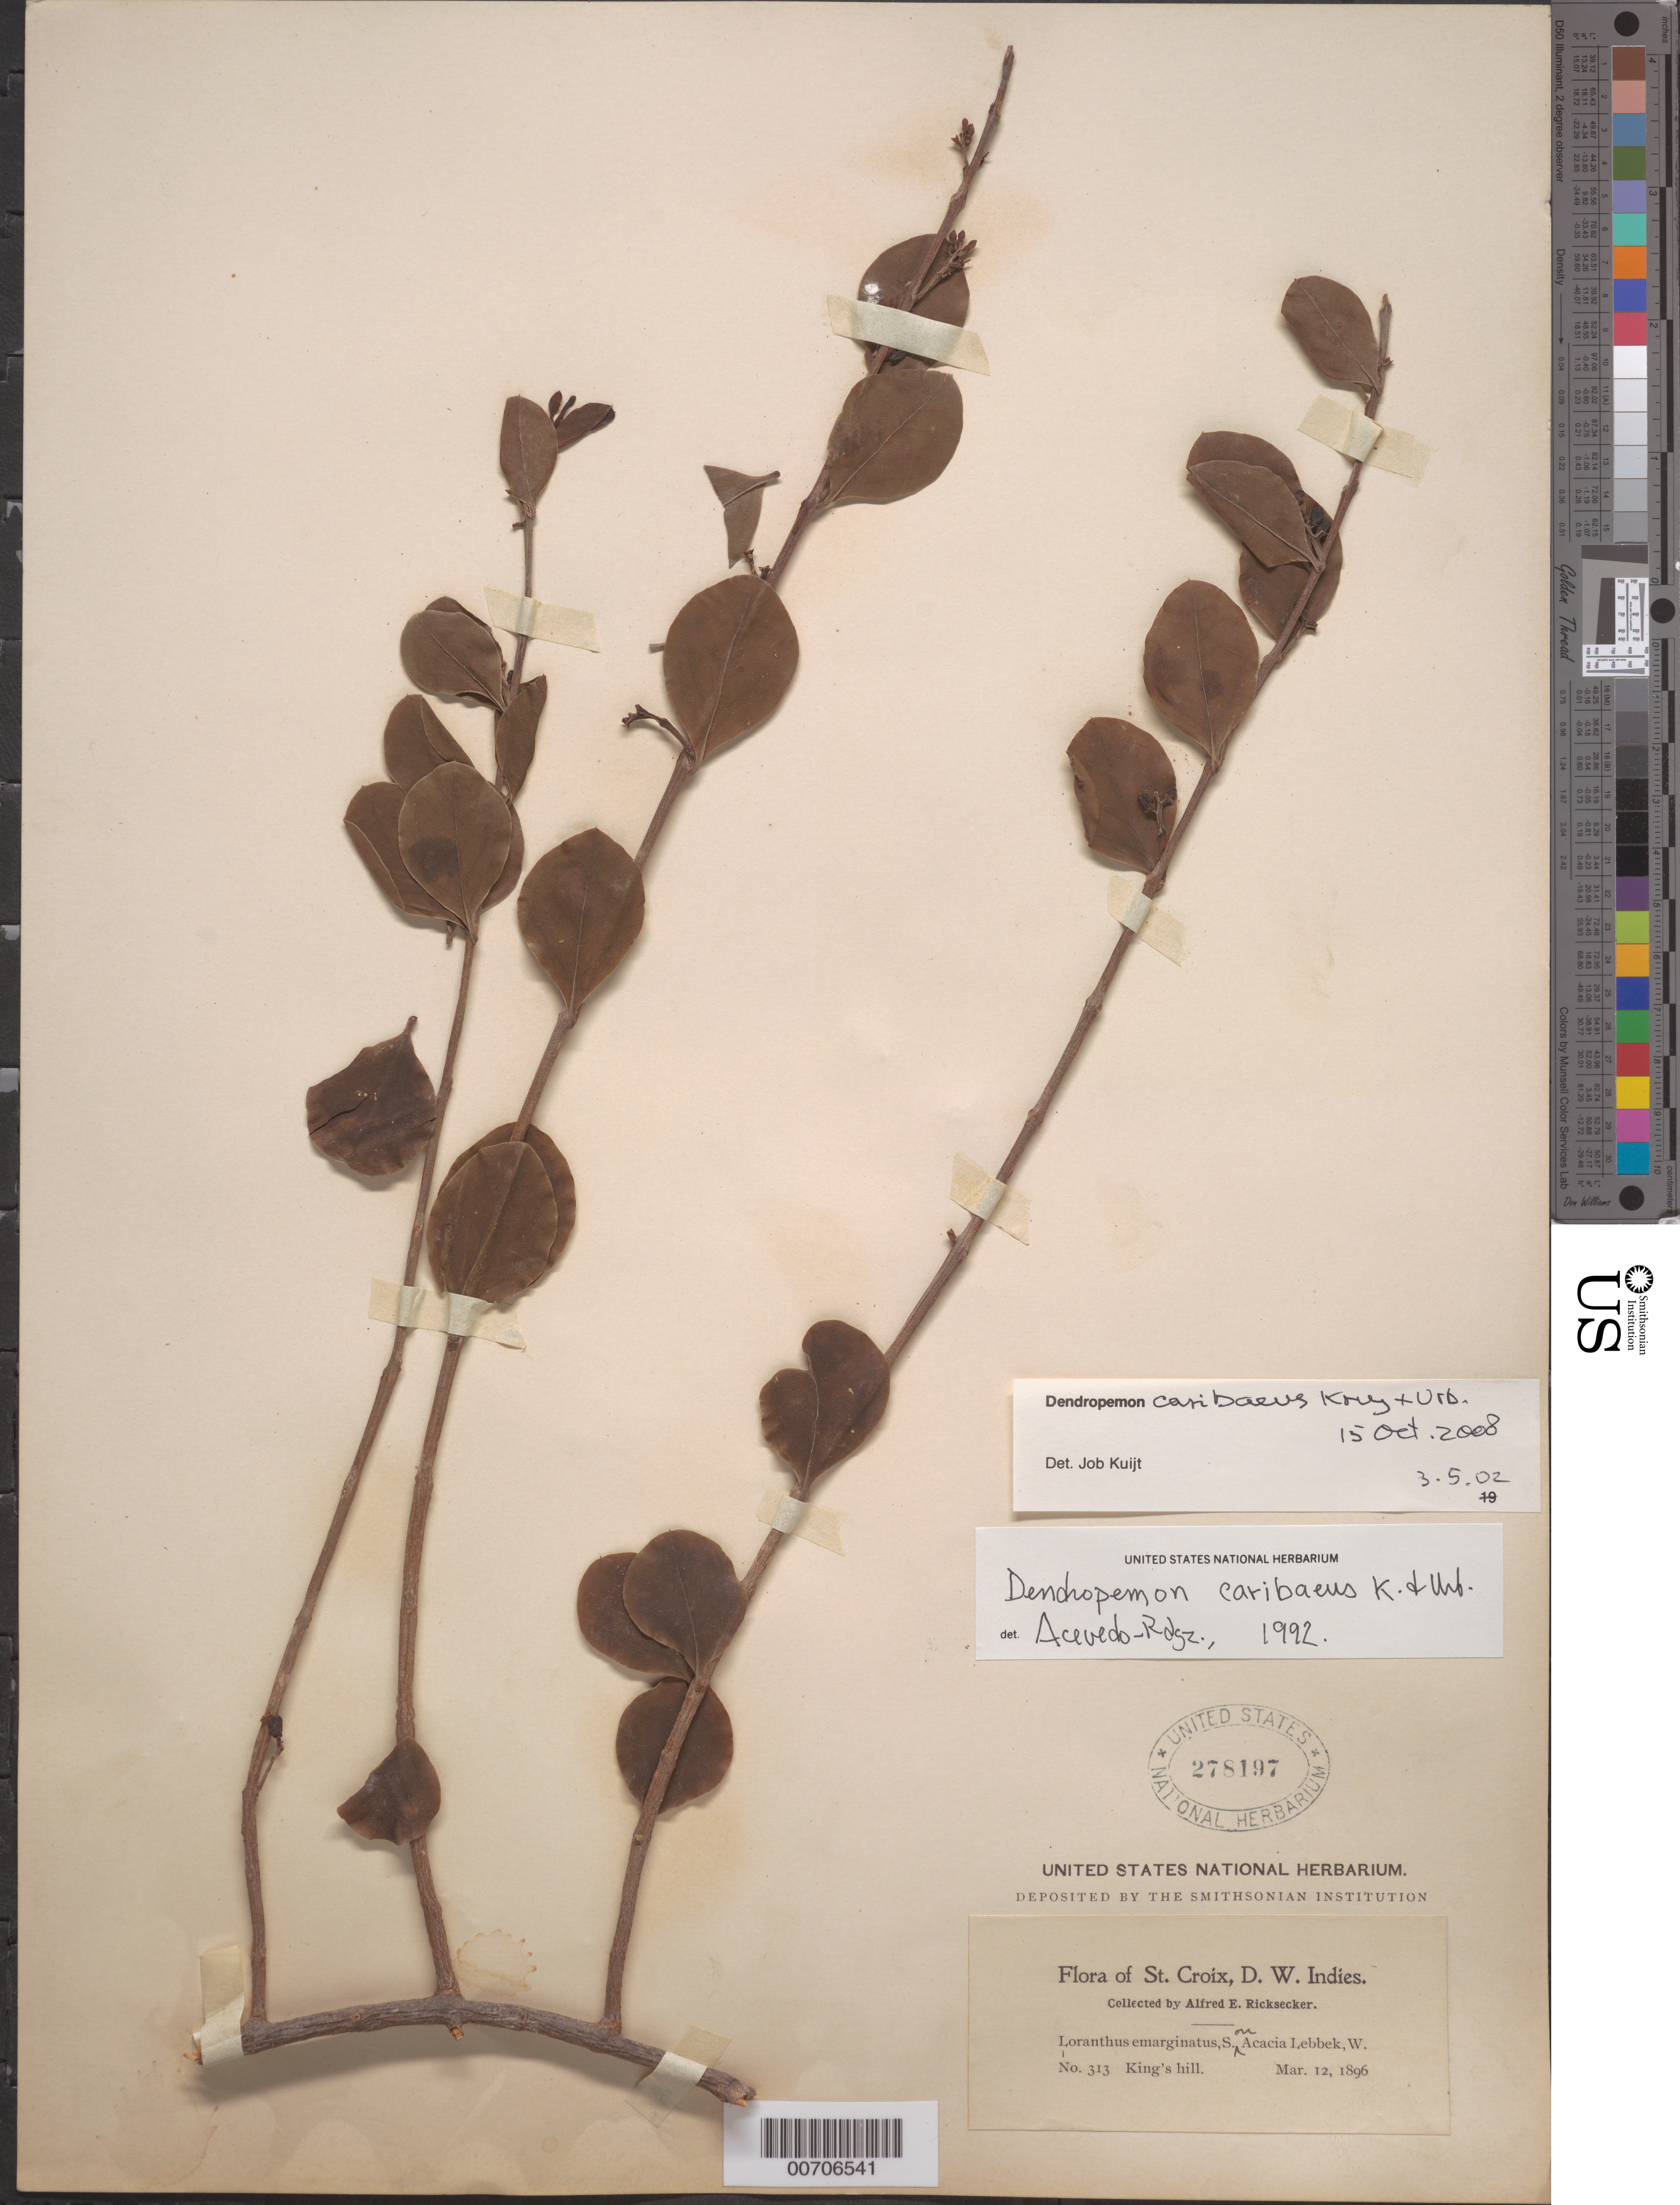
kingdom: Plantae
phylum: Tracheophyta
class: Magnoliopsida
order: Santalales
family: Loranthaceae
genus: Dendropemon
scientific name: Dendropemon caribaeus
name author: Krug & Urb.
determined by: Acevedo-Rodríguez, P., (BOT), Smithsonian Institution - National Museum of Natural History (UNITED STATES)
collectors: A. E. Ricksecker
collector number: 313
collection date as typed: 12 Mar 1896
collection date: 1896-03-12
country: U.S. Virgin Islands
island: St. Croix Island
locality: King's Hill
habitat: On Acacia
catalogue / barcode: US 278197